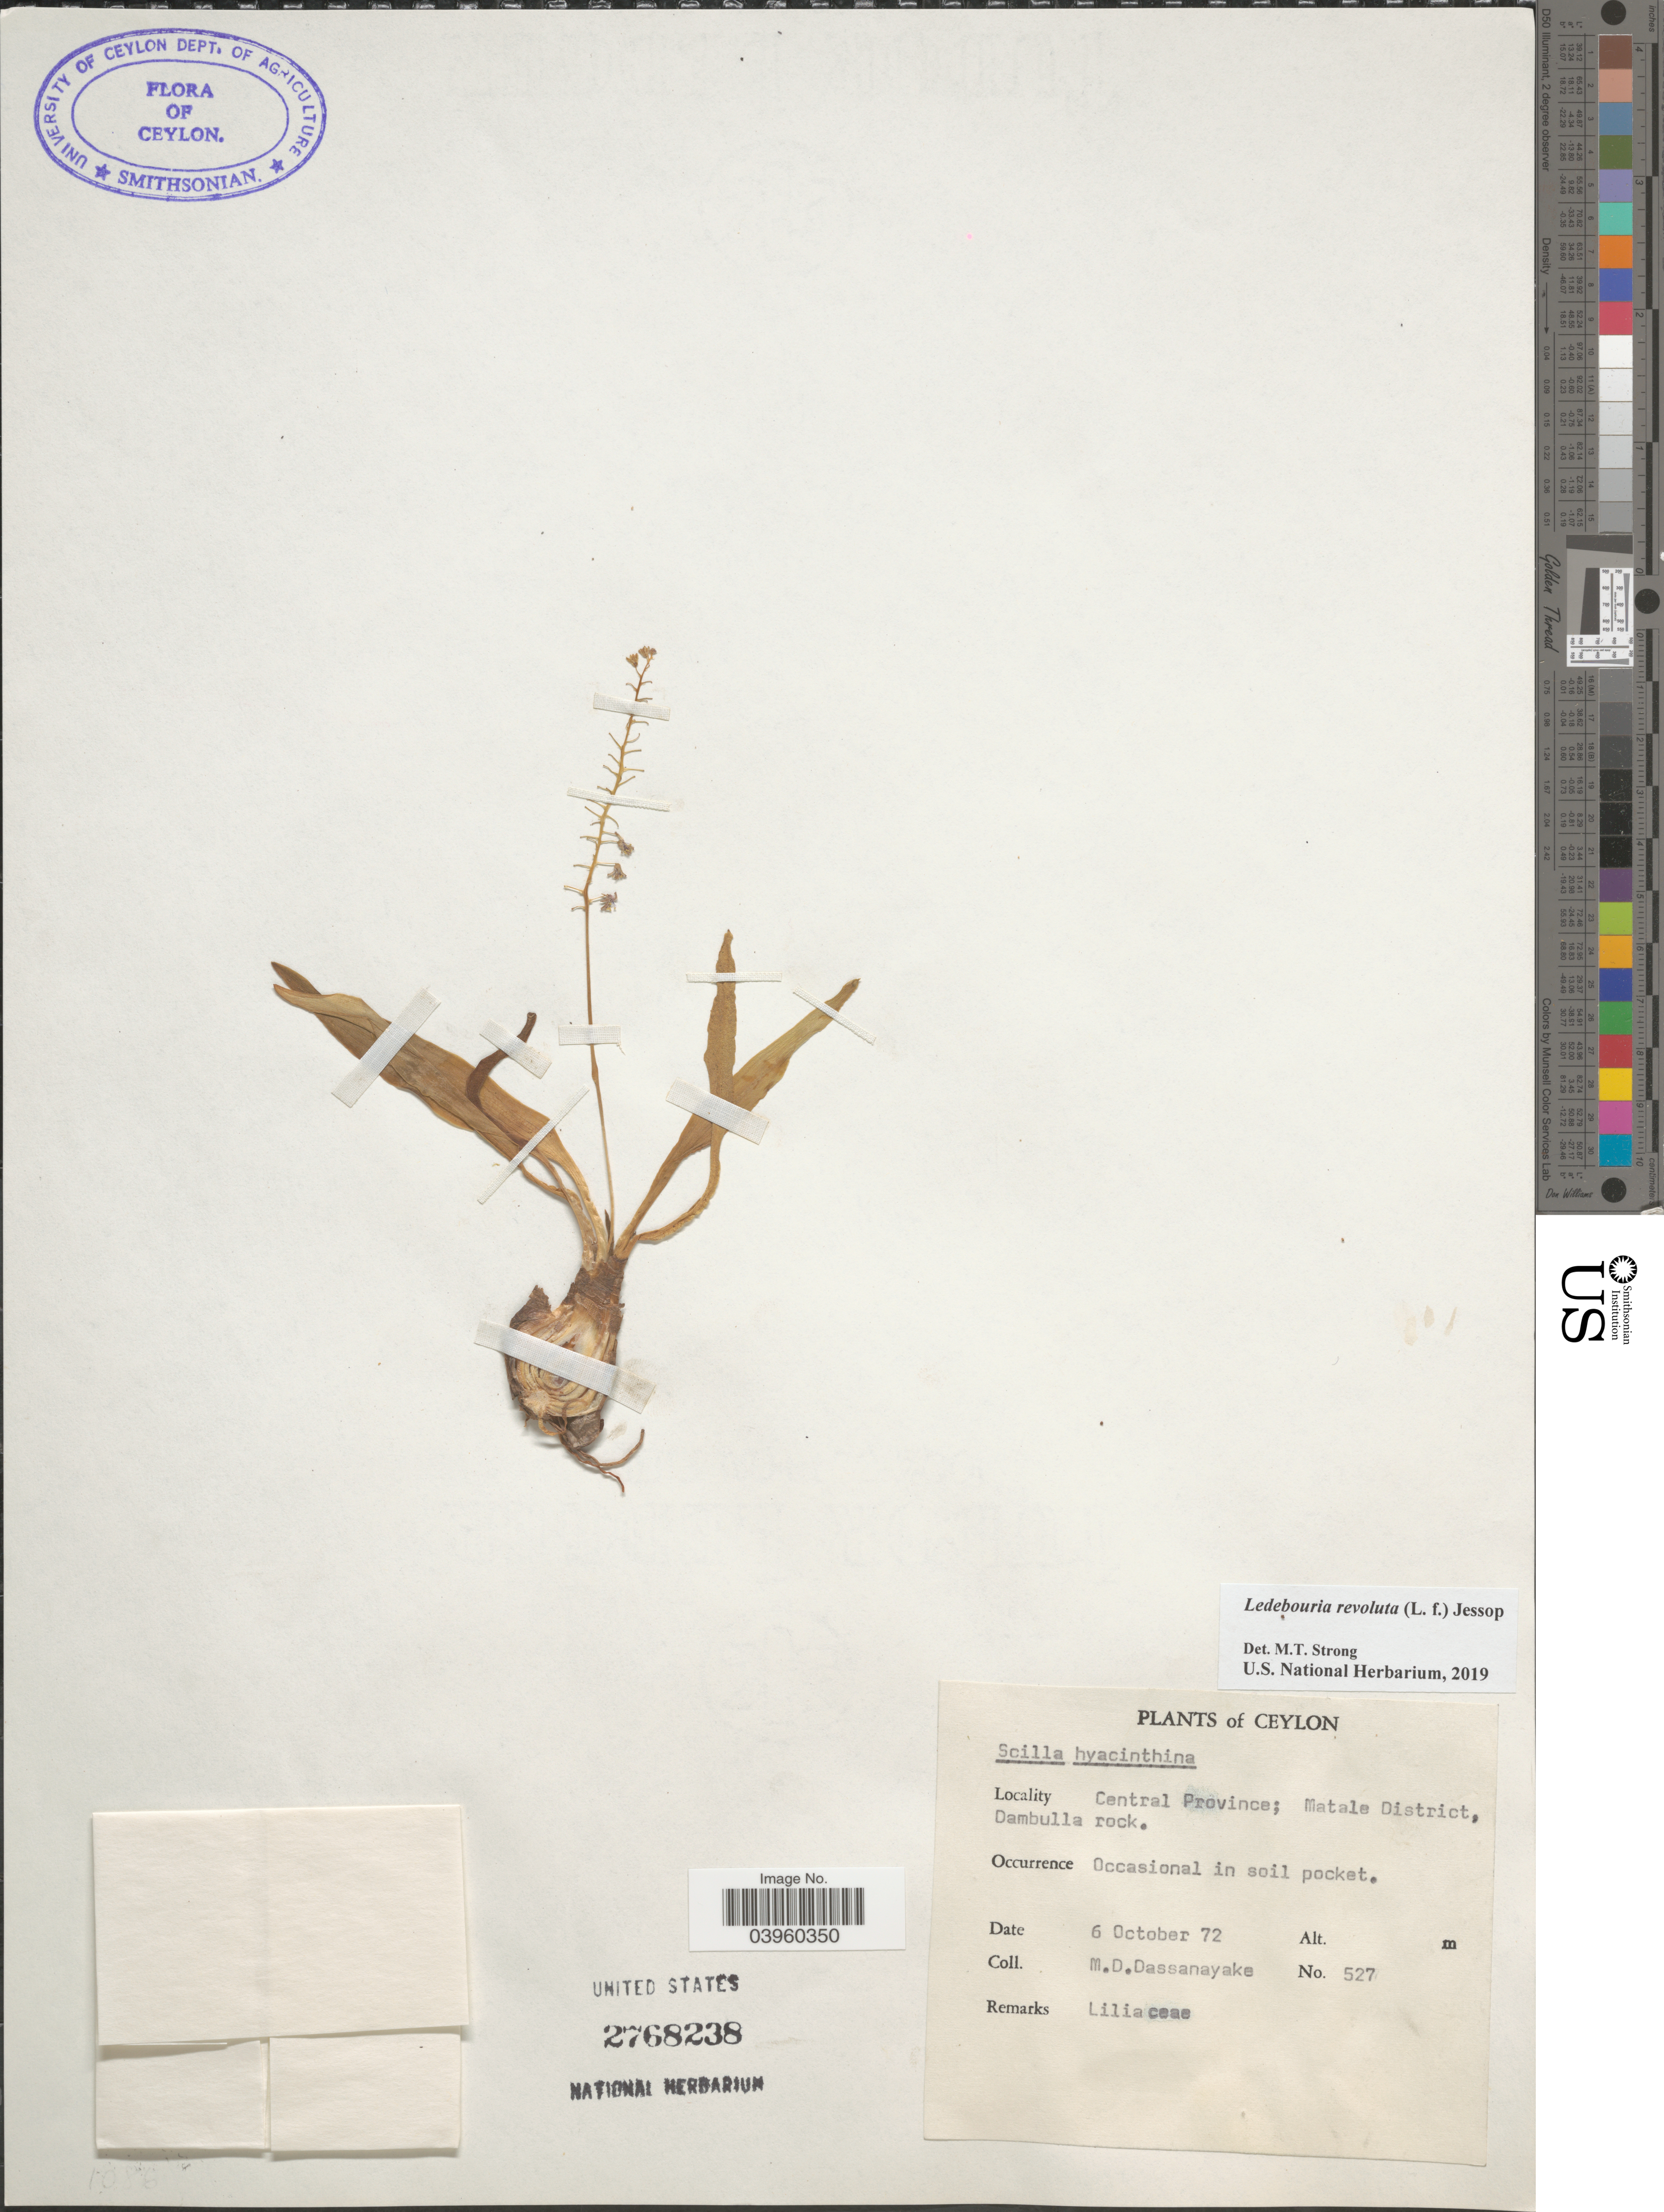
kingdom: Plantae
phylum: Tracheophyta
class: Liliopsida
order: Asparagales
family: Asparagaceae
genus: Ledebouria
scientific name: Ledebouria revoluta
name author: (L. f.) Jessop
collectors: M. D. Dassanayake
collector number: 527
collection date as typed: Transcribed d/m/y: 6/10/72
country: Sri Lanka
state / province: Central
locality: Ceylon. Matale District, Dambulla rock.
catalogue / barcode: US 2768238